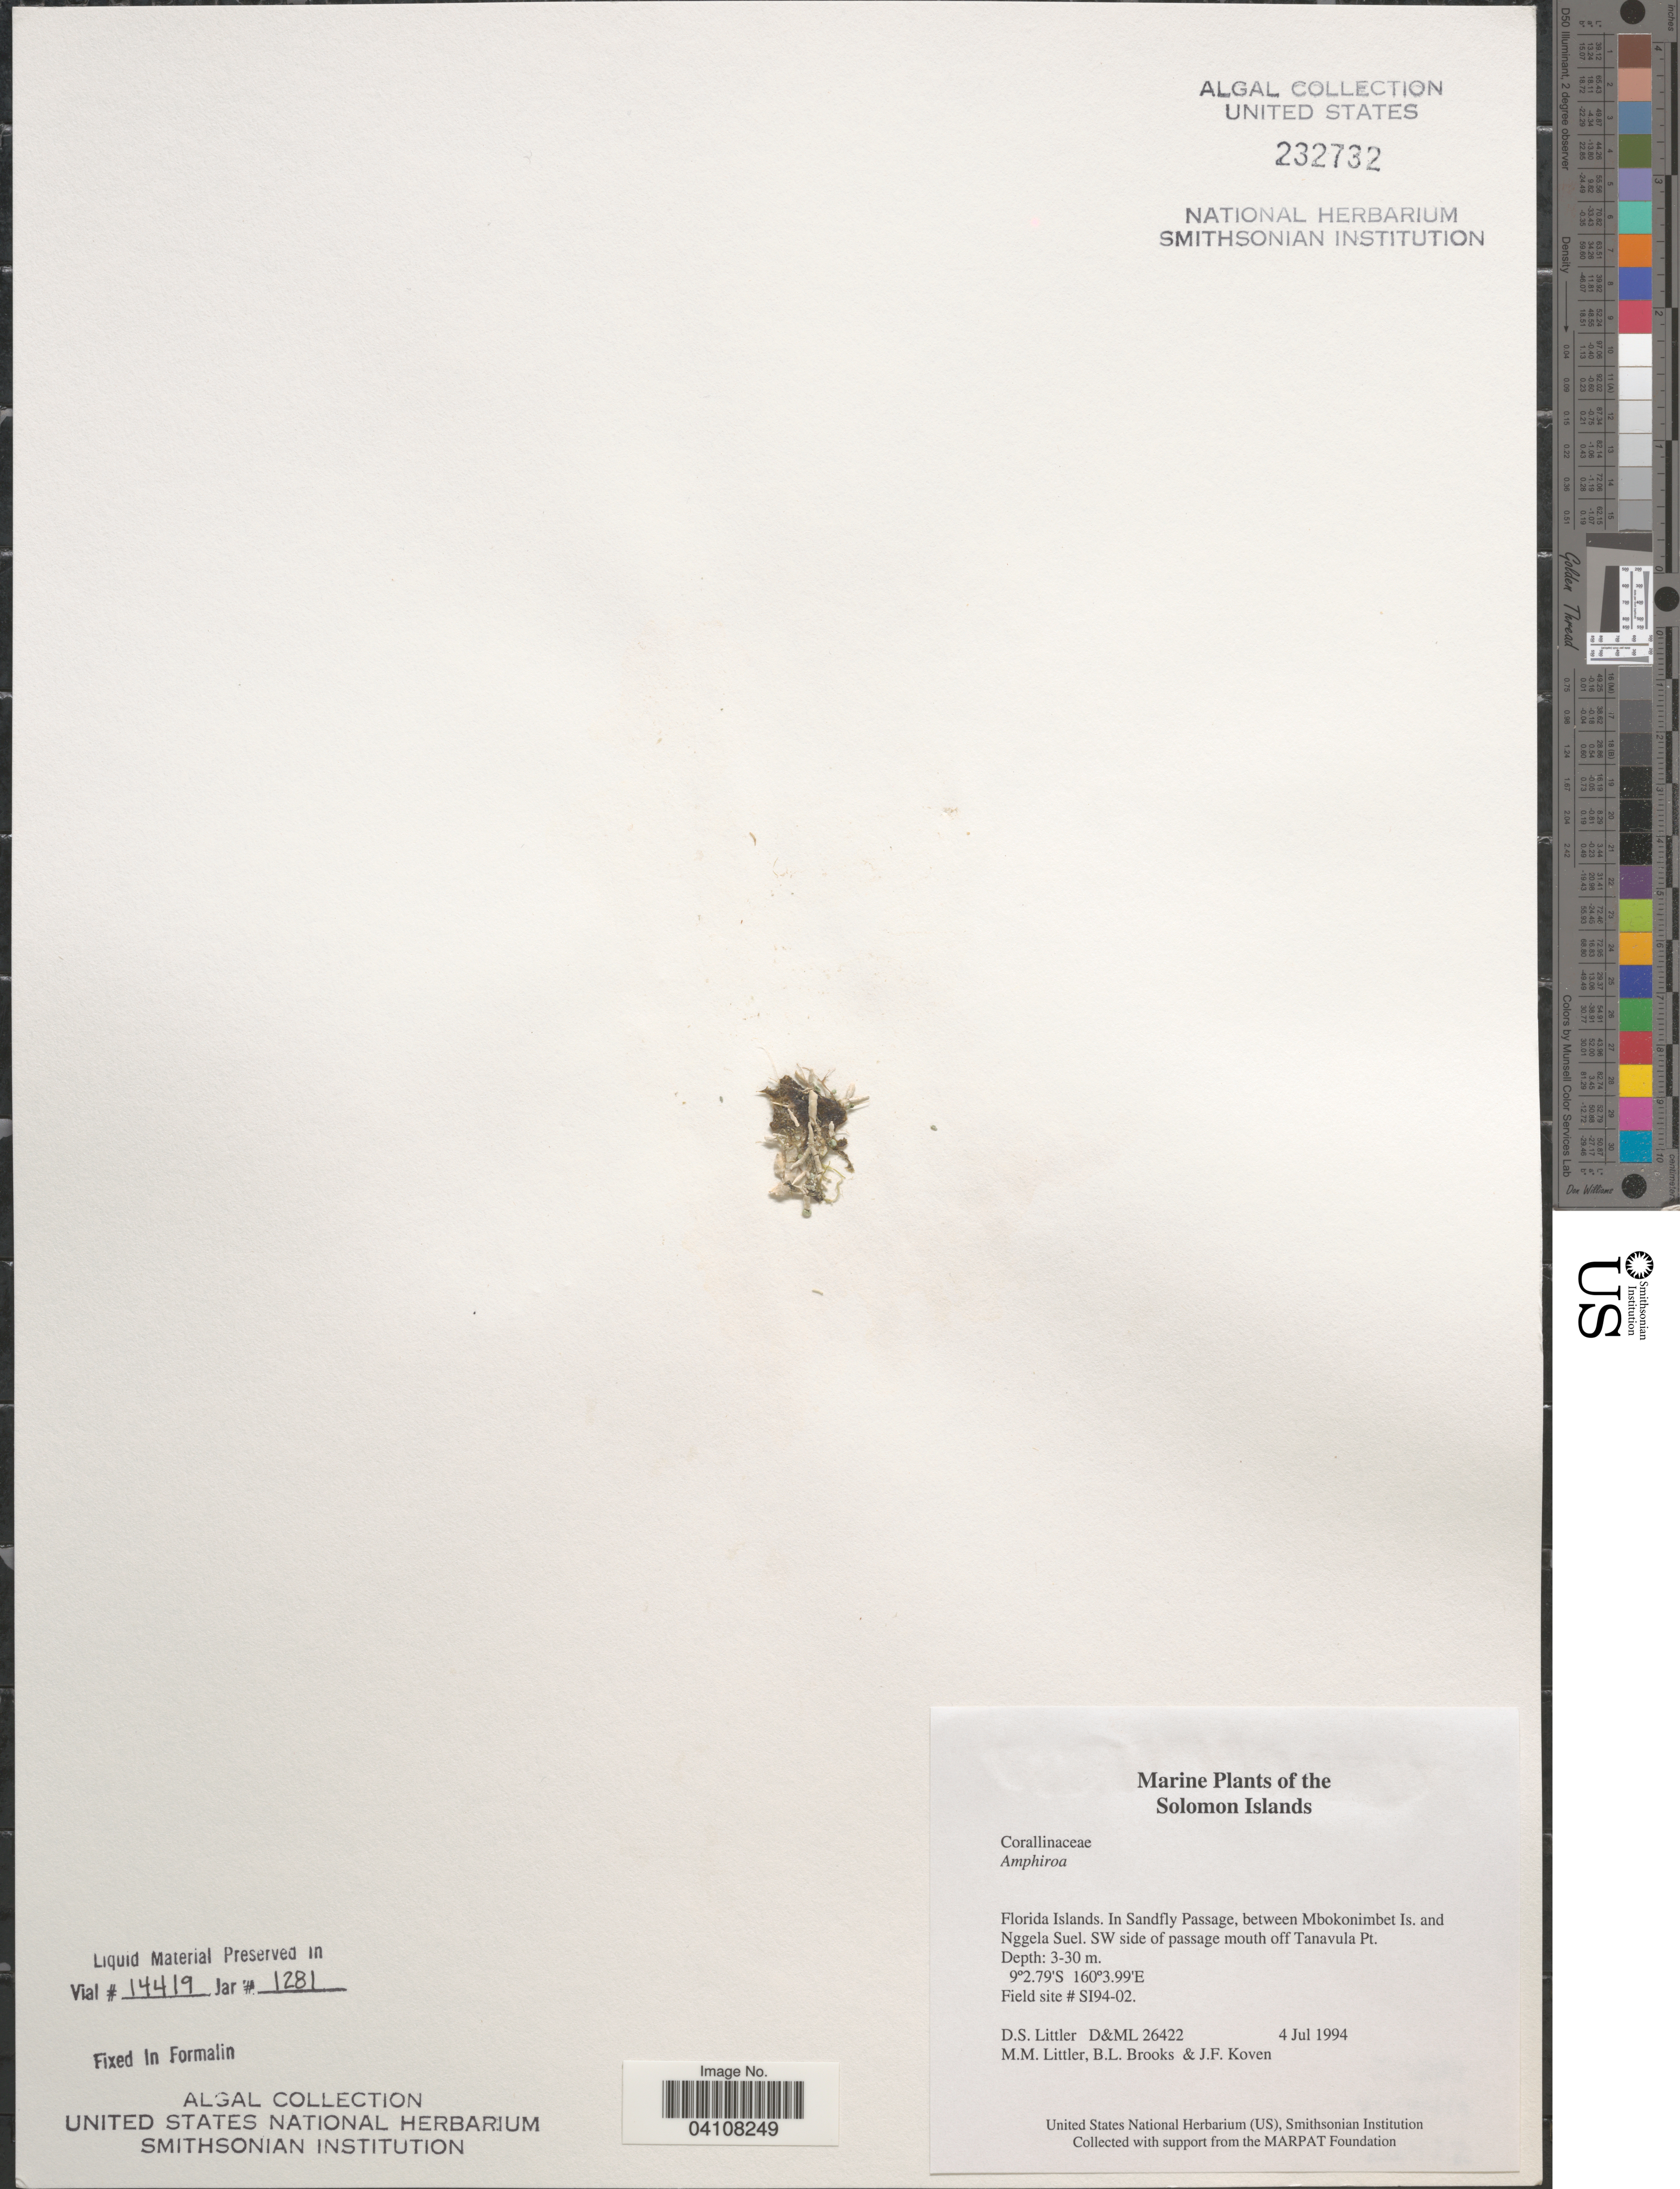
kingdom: Plantae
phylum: Rhodophyta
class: Florideophyceae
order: Corallinales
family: Lithophyllaceae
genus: Amphiroa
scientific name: Amphiroa sp.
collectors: D. S. Littler, B. Brooks & J. Koven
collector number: D&ML26422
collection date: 1994-07-04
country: Solomon Islands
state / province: Solomon Islands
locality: Florida Islands. In Sandfly Passage, between Mbokonimbet Is. and Nggela Suel. SW side of passage mouth off Tanavula Pt. Field site # SI94-02.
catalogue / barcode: US 232732